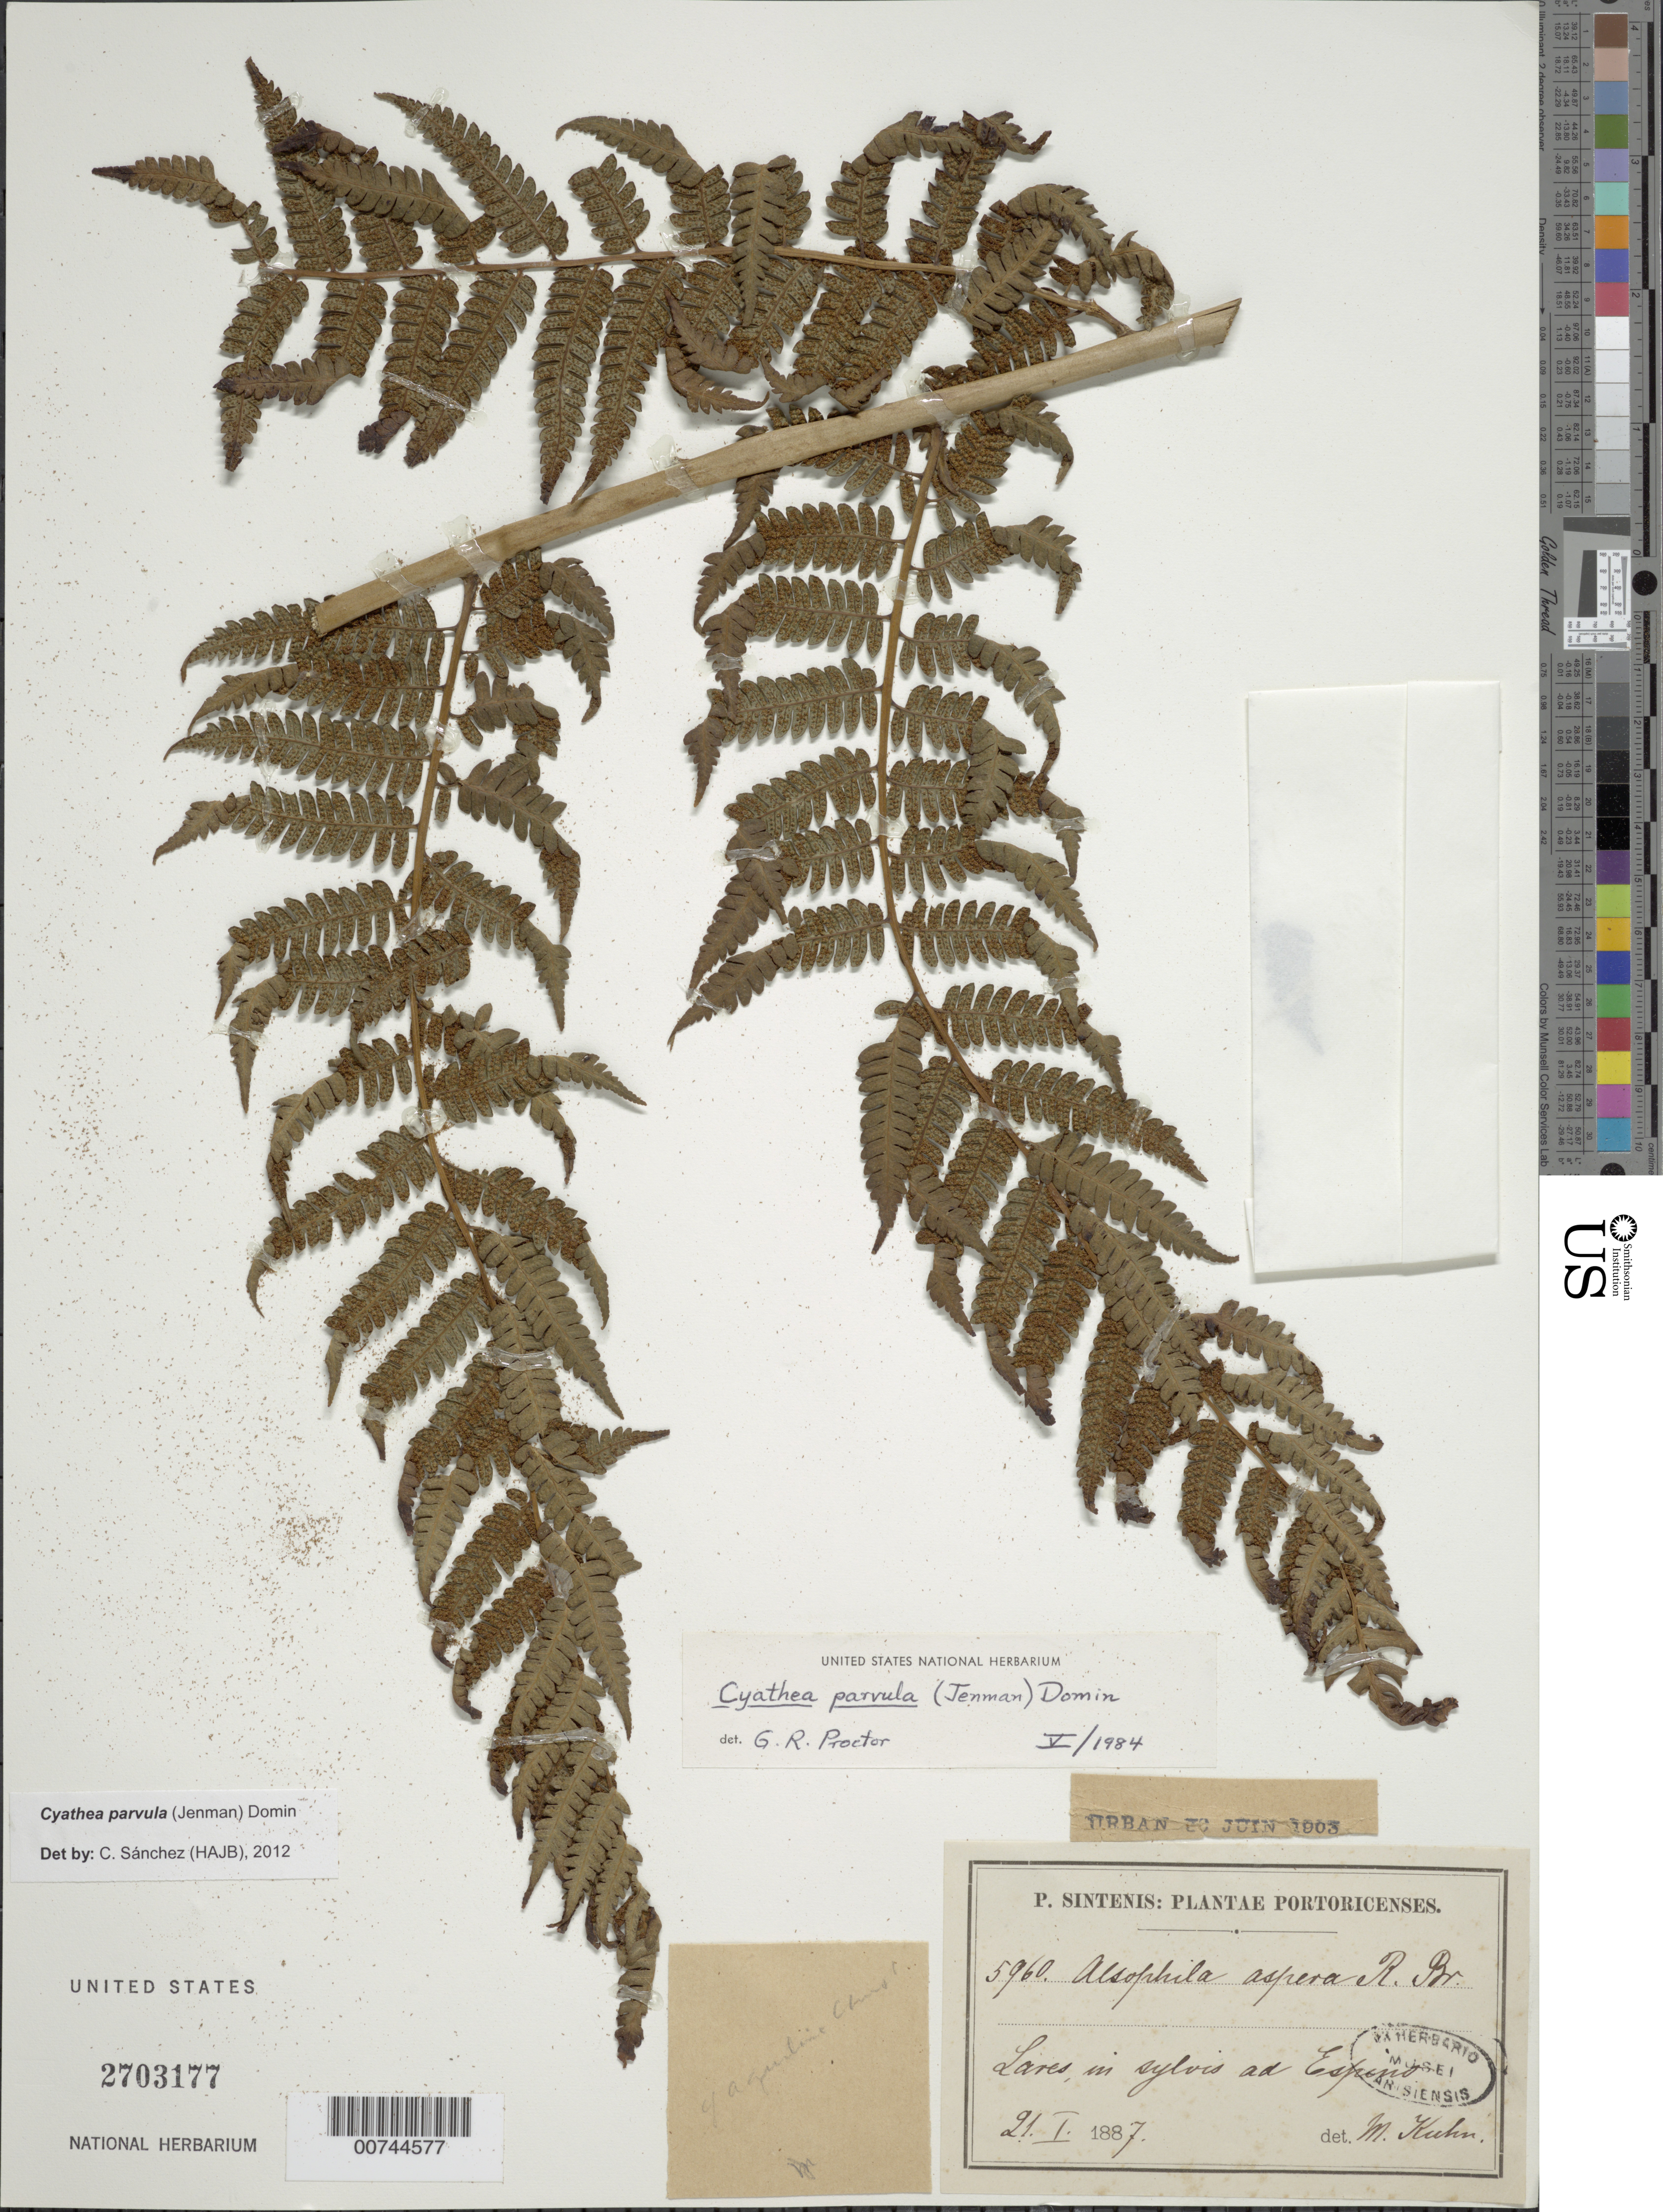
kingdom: Plantae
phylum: Tracheophyta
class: Polypodiopsida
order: Cyatheales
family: Cyatheaceae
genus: Cyathea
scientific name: Cyathea parvula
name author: (Jenman) Domin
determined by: Proctor, G. R.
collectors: P. Sintenis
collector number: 5960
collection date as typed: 21 Jan 1887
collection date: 1887-01-21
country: Puerto Rico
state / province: Lares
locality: Lares in sylvis ad Espino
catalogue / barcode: US 2703177